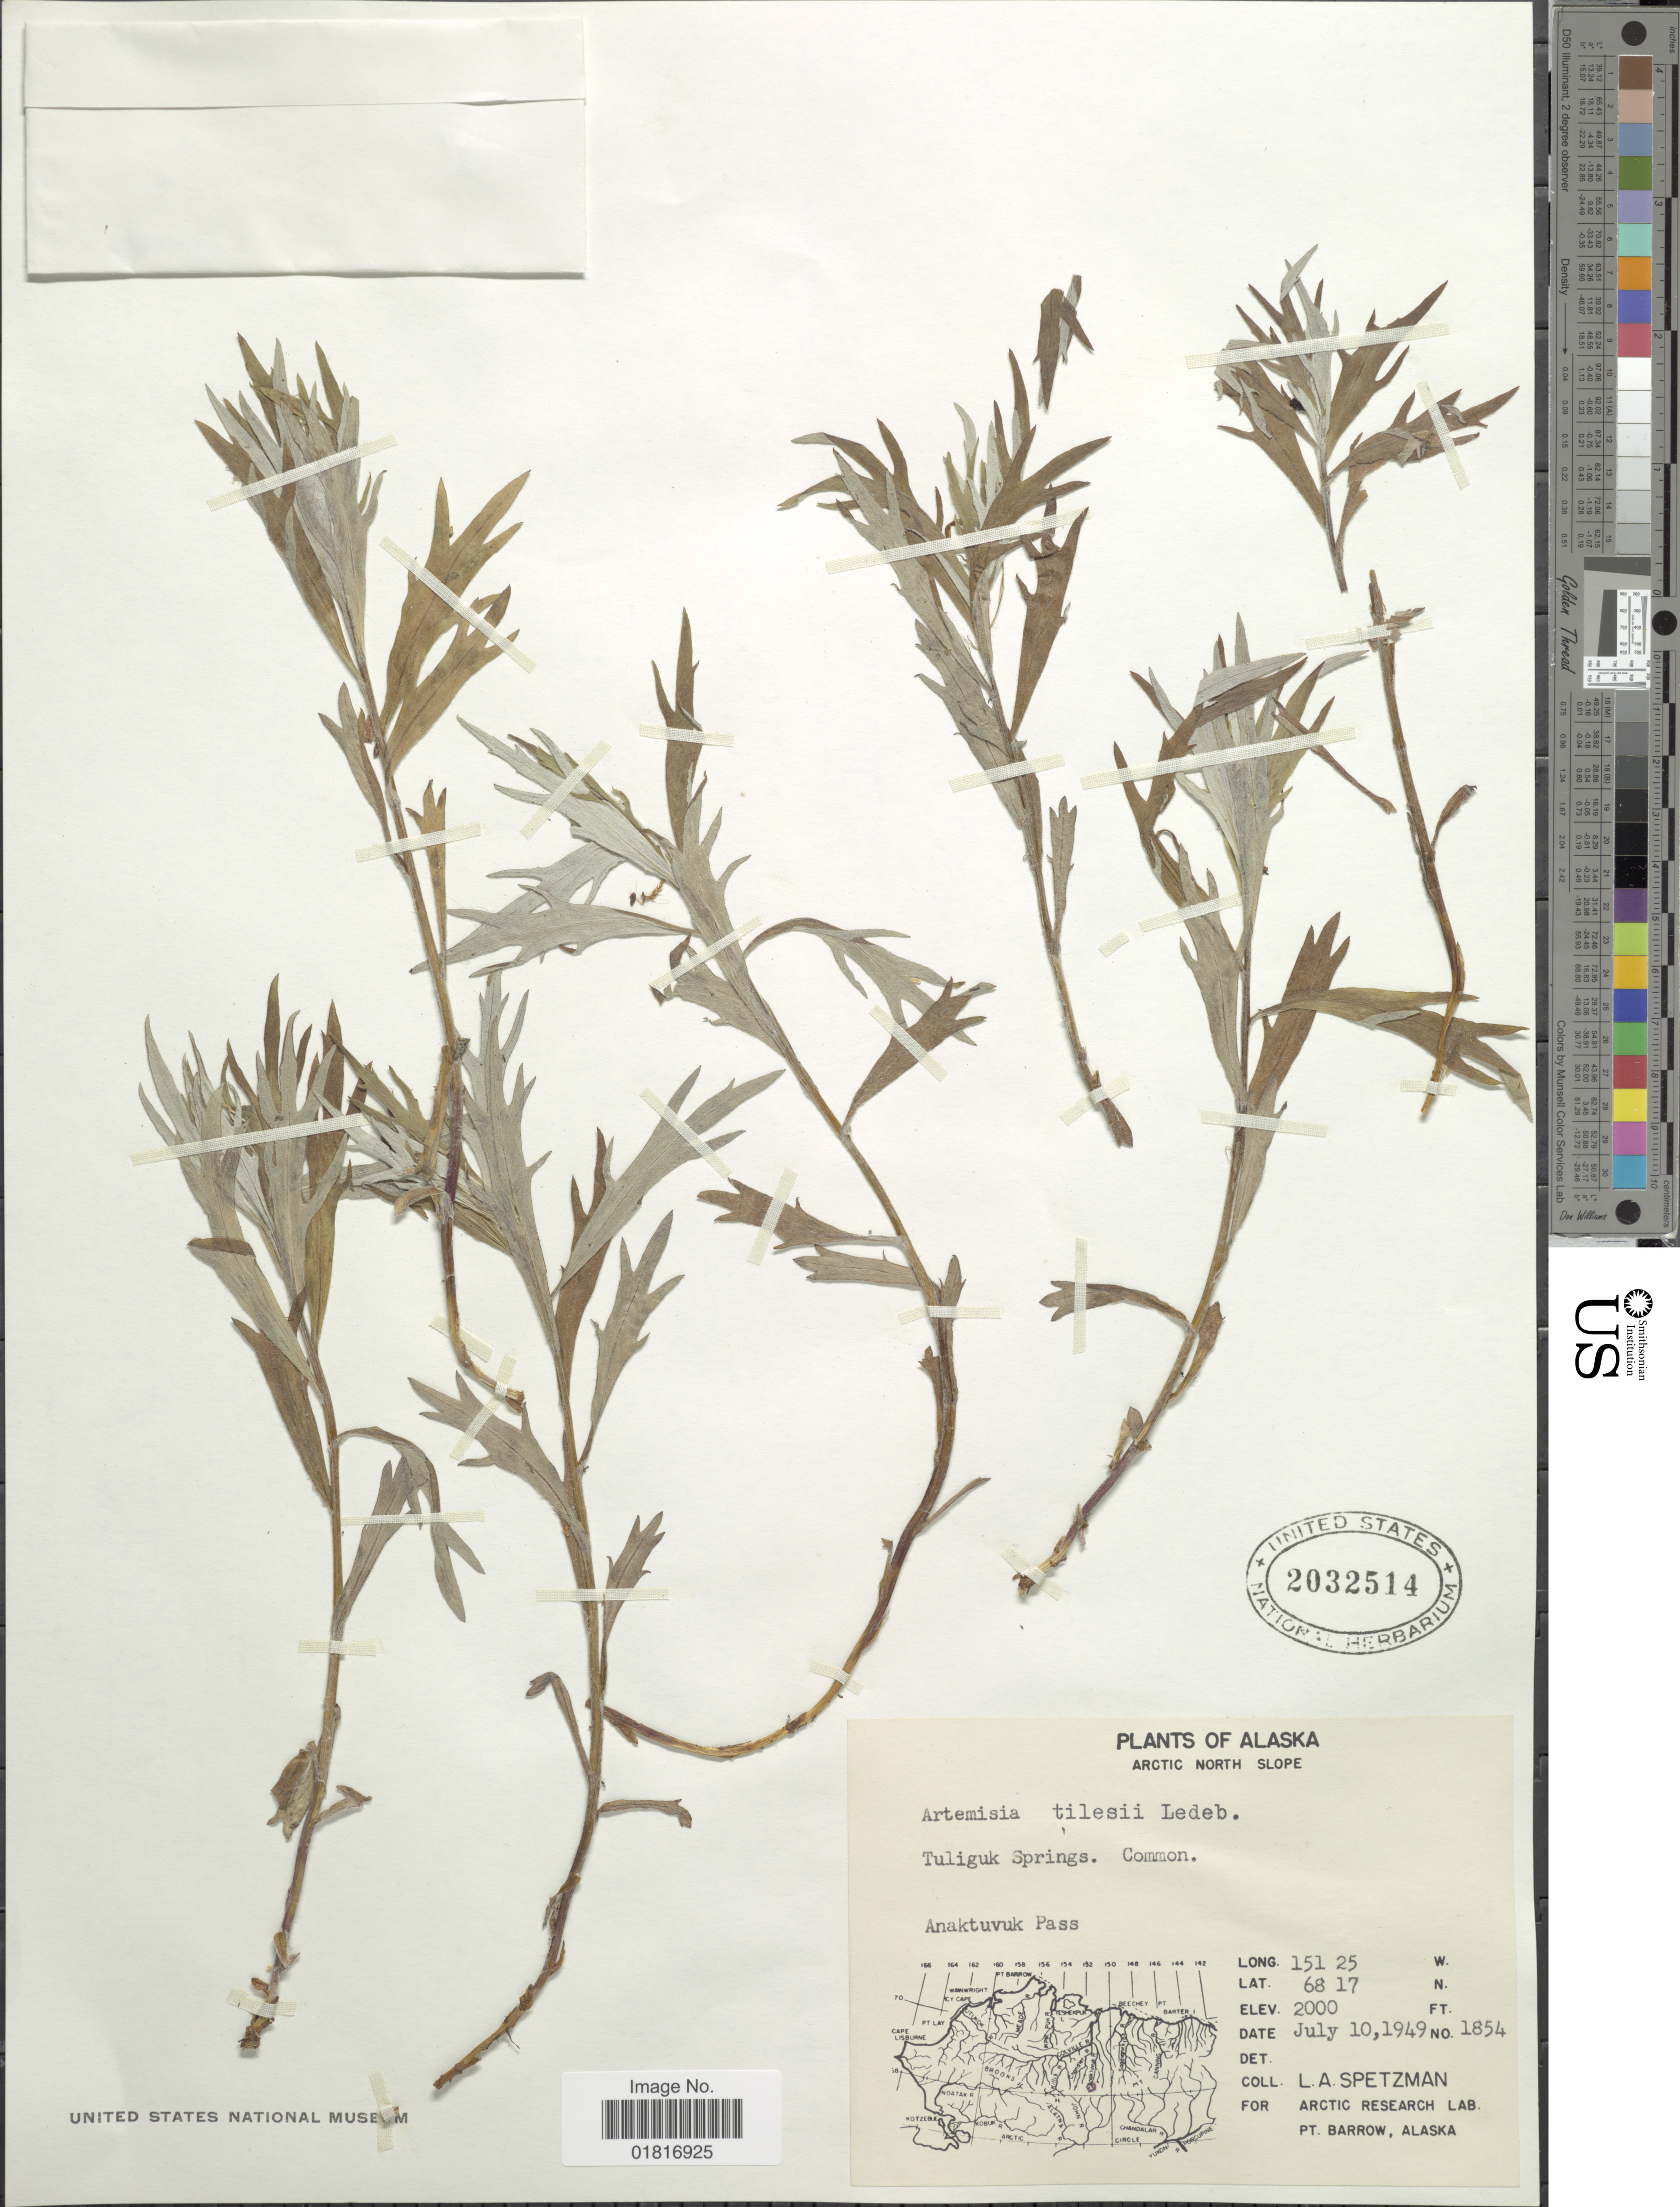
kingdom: Plantae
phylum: Tracheophyta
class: Magnoliopsida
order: Asterales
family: Asteraceae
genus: Artemisia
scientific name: Artemisia tilesii var. elatior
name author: Torr. & A. Gray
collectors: L. Spetzman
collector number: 1854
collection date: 1949-07-10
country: United States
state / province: Alaska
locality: Arctic North Slope, Tuliguk Springs. Common, Anaktuvuk Pass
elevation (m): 610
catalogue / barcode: US 2032514